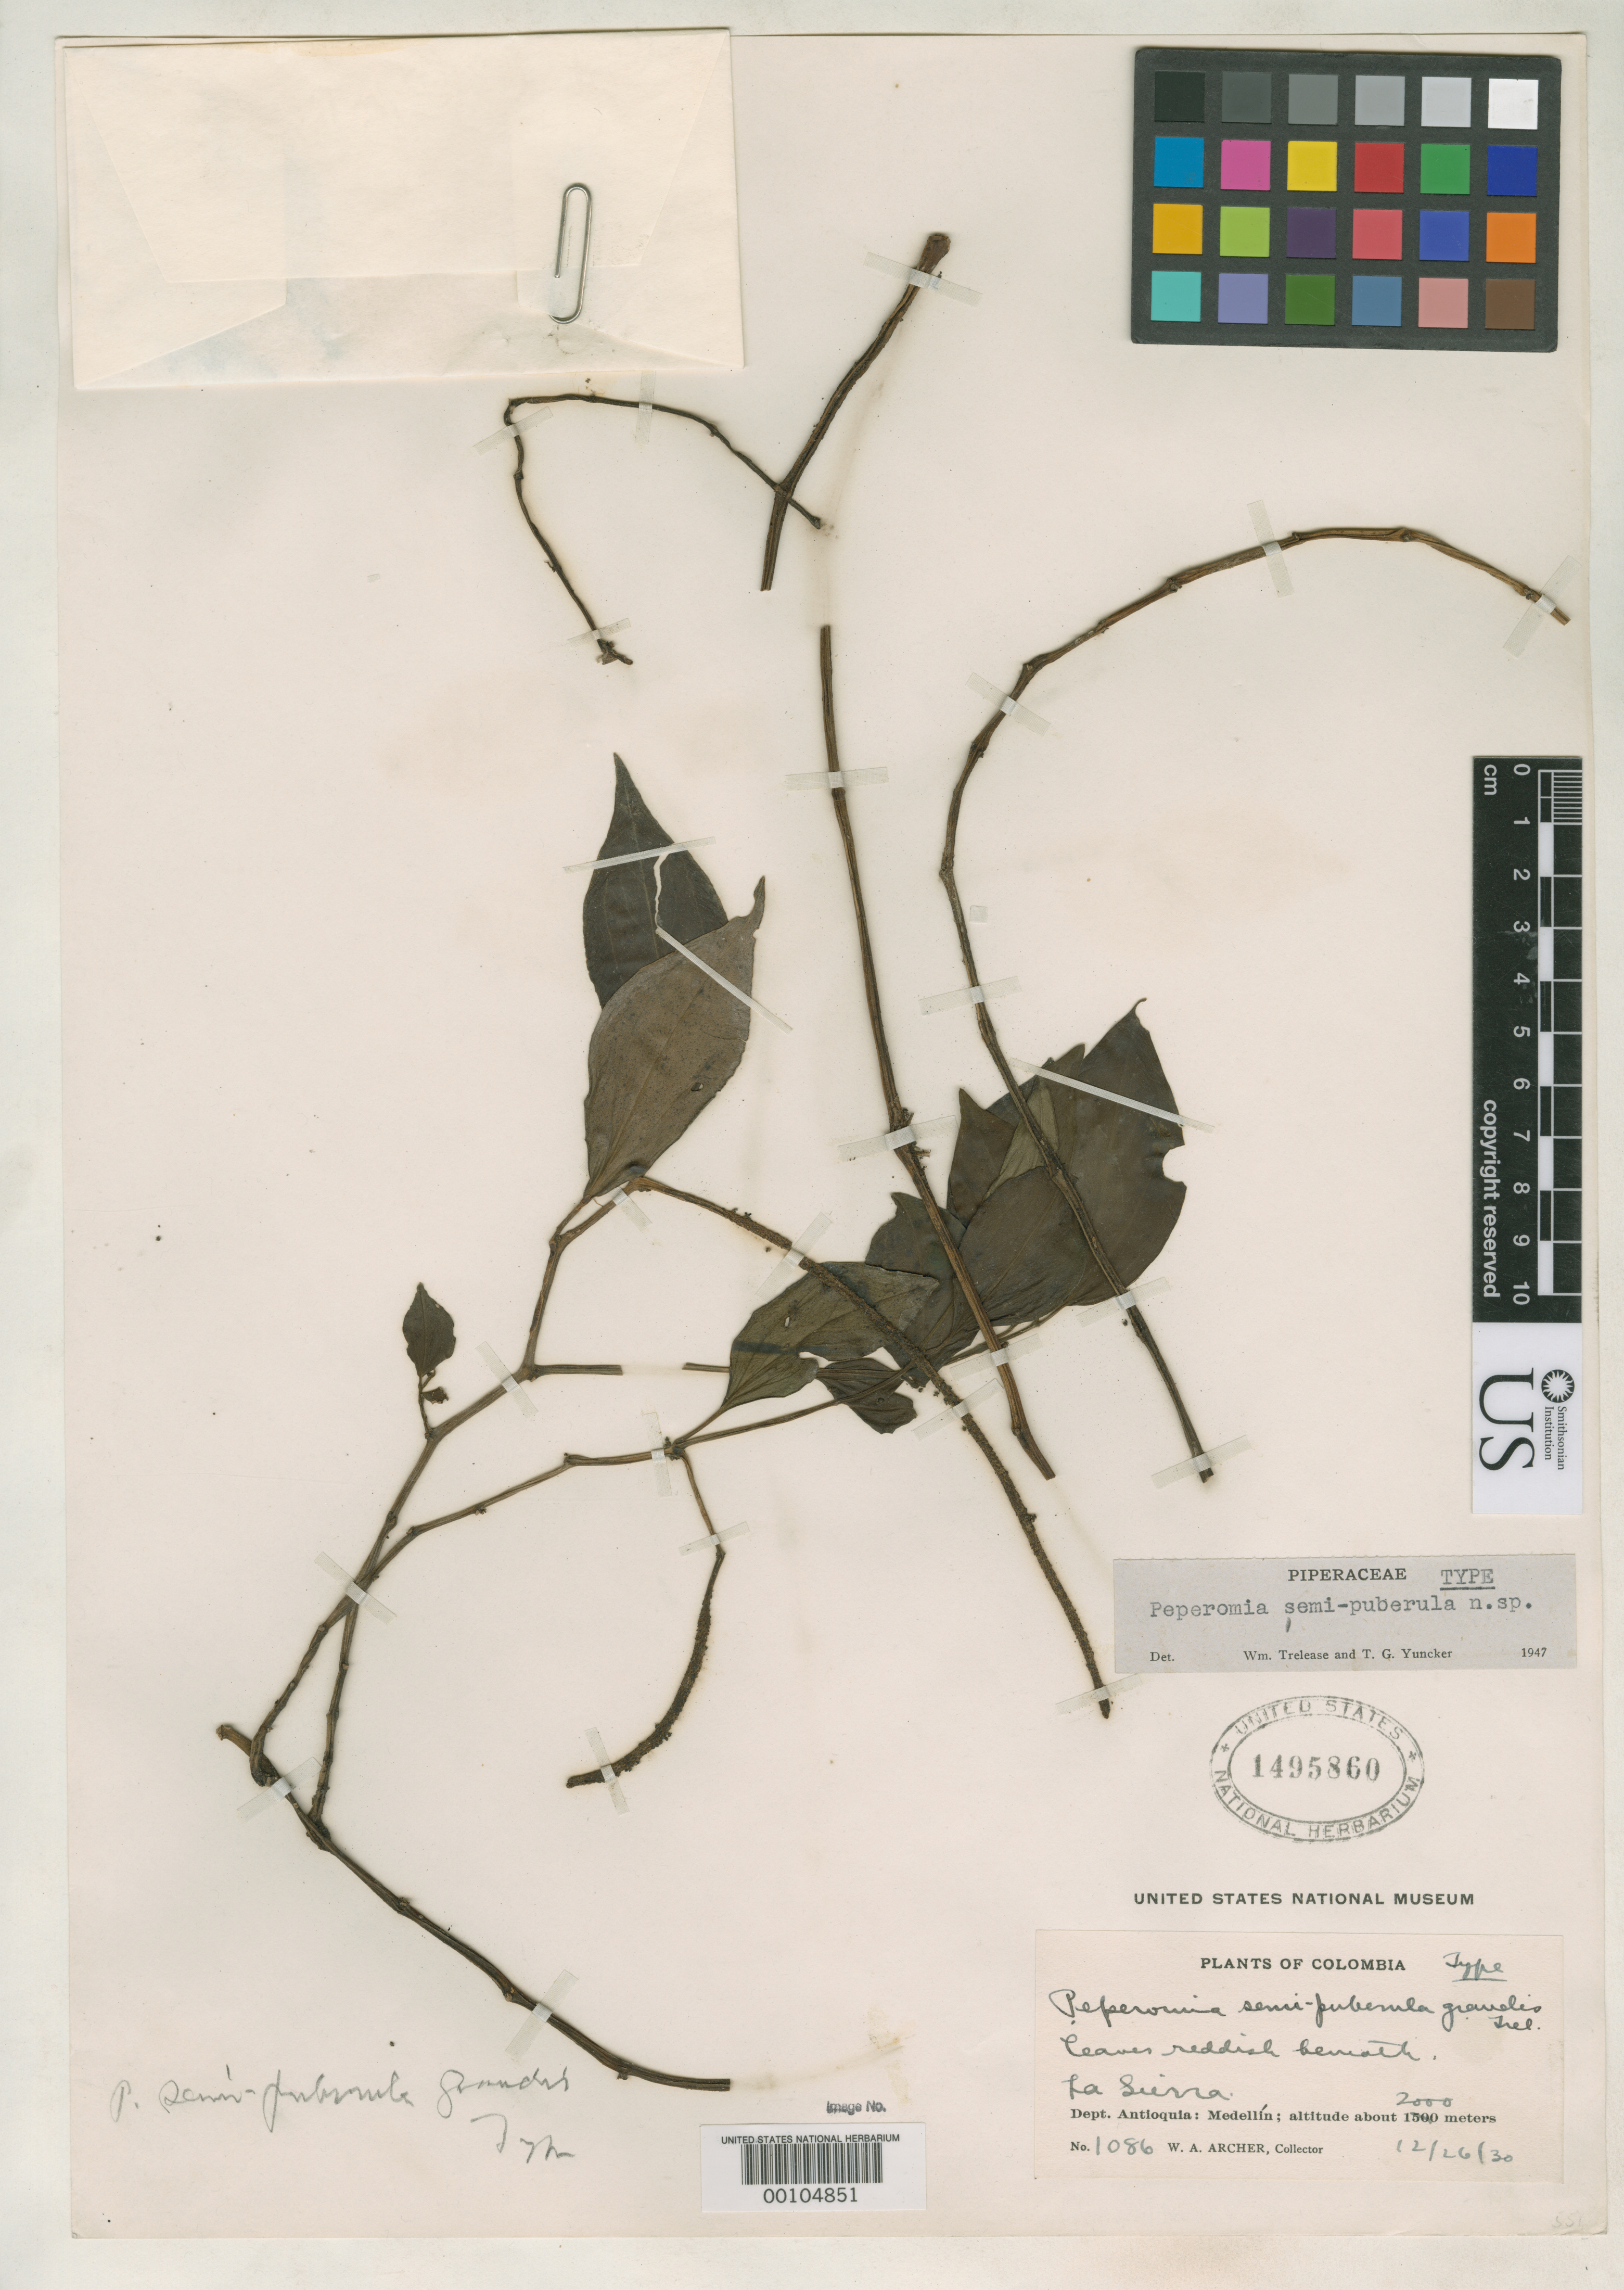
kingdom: Plantae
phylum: Tracheophyta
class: Magnoliopsida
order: Piperales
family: Piperaceae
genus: Peperomia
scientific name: Peperomia semi-puberula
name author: Trel. & Yunck.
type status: Holotype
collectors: W. A. Archer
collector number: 1086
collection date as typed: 26 Dec 1930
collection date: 1930-12-26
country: Colombia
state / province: Antioquia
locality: Medellin, La Sierra.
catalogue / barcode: US 1495860